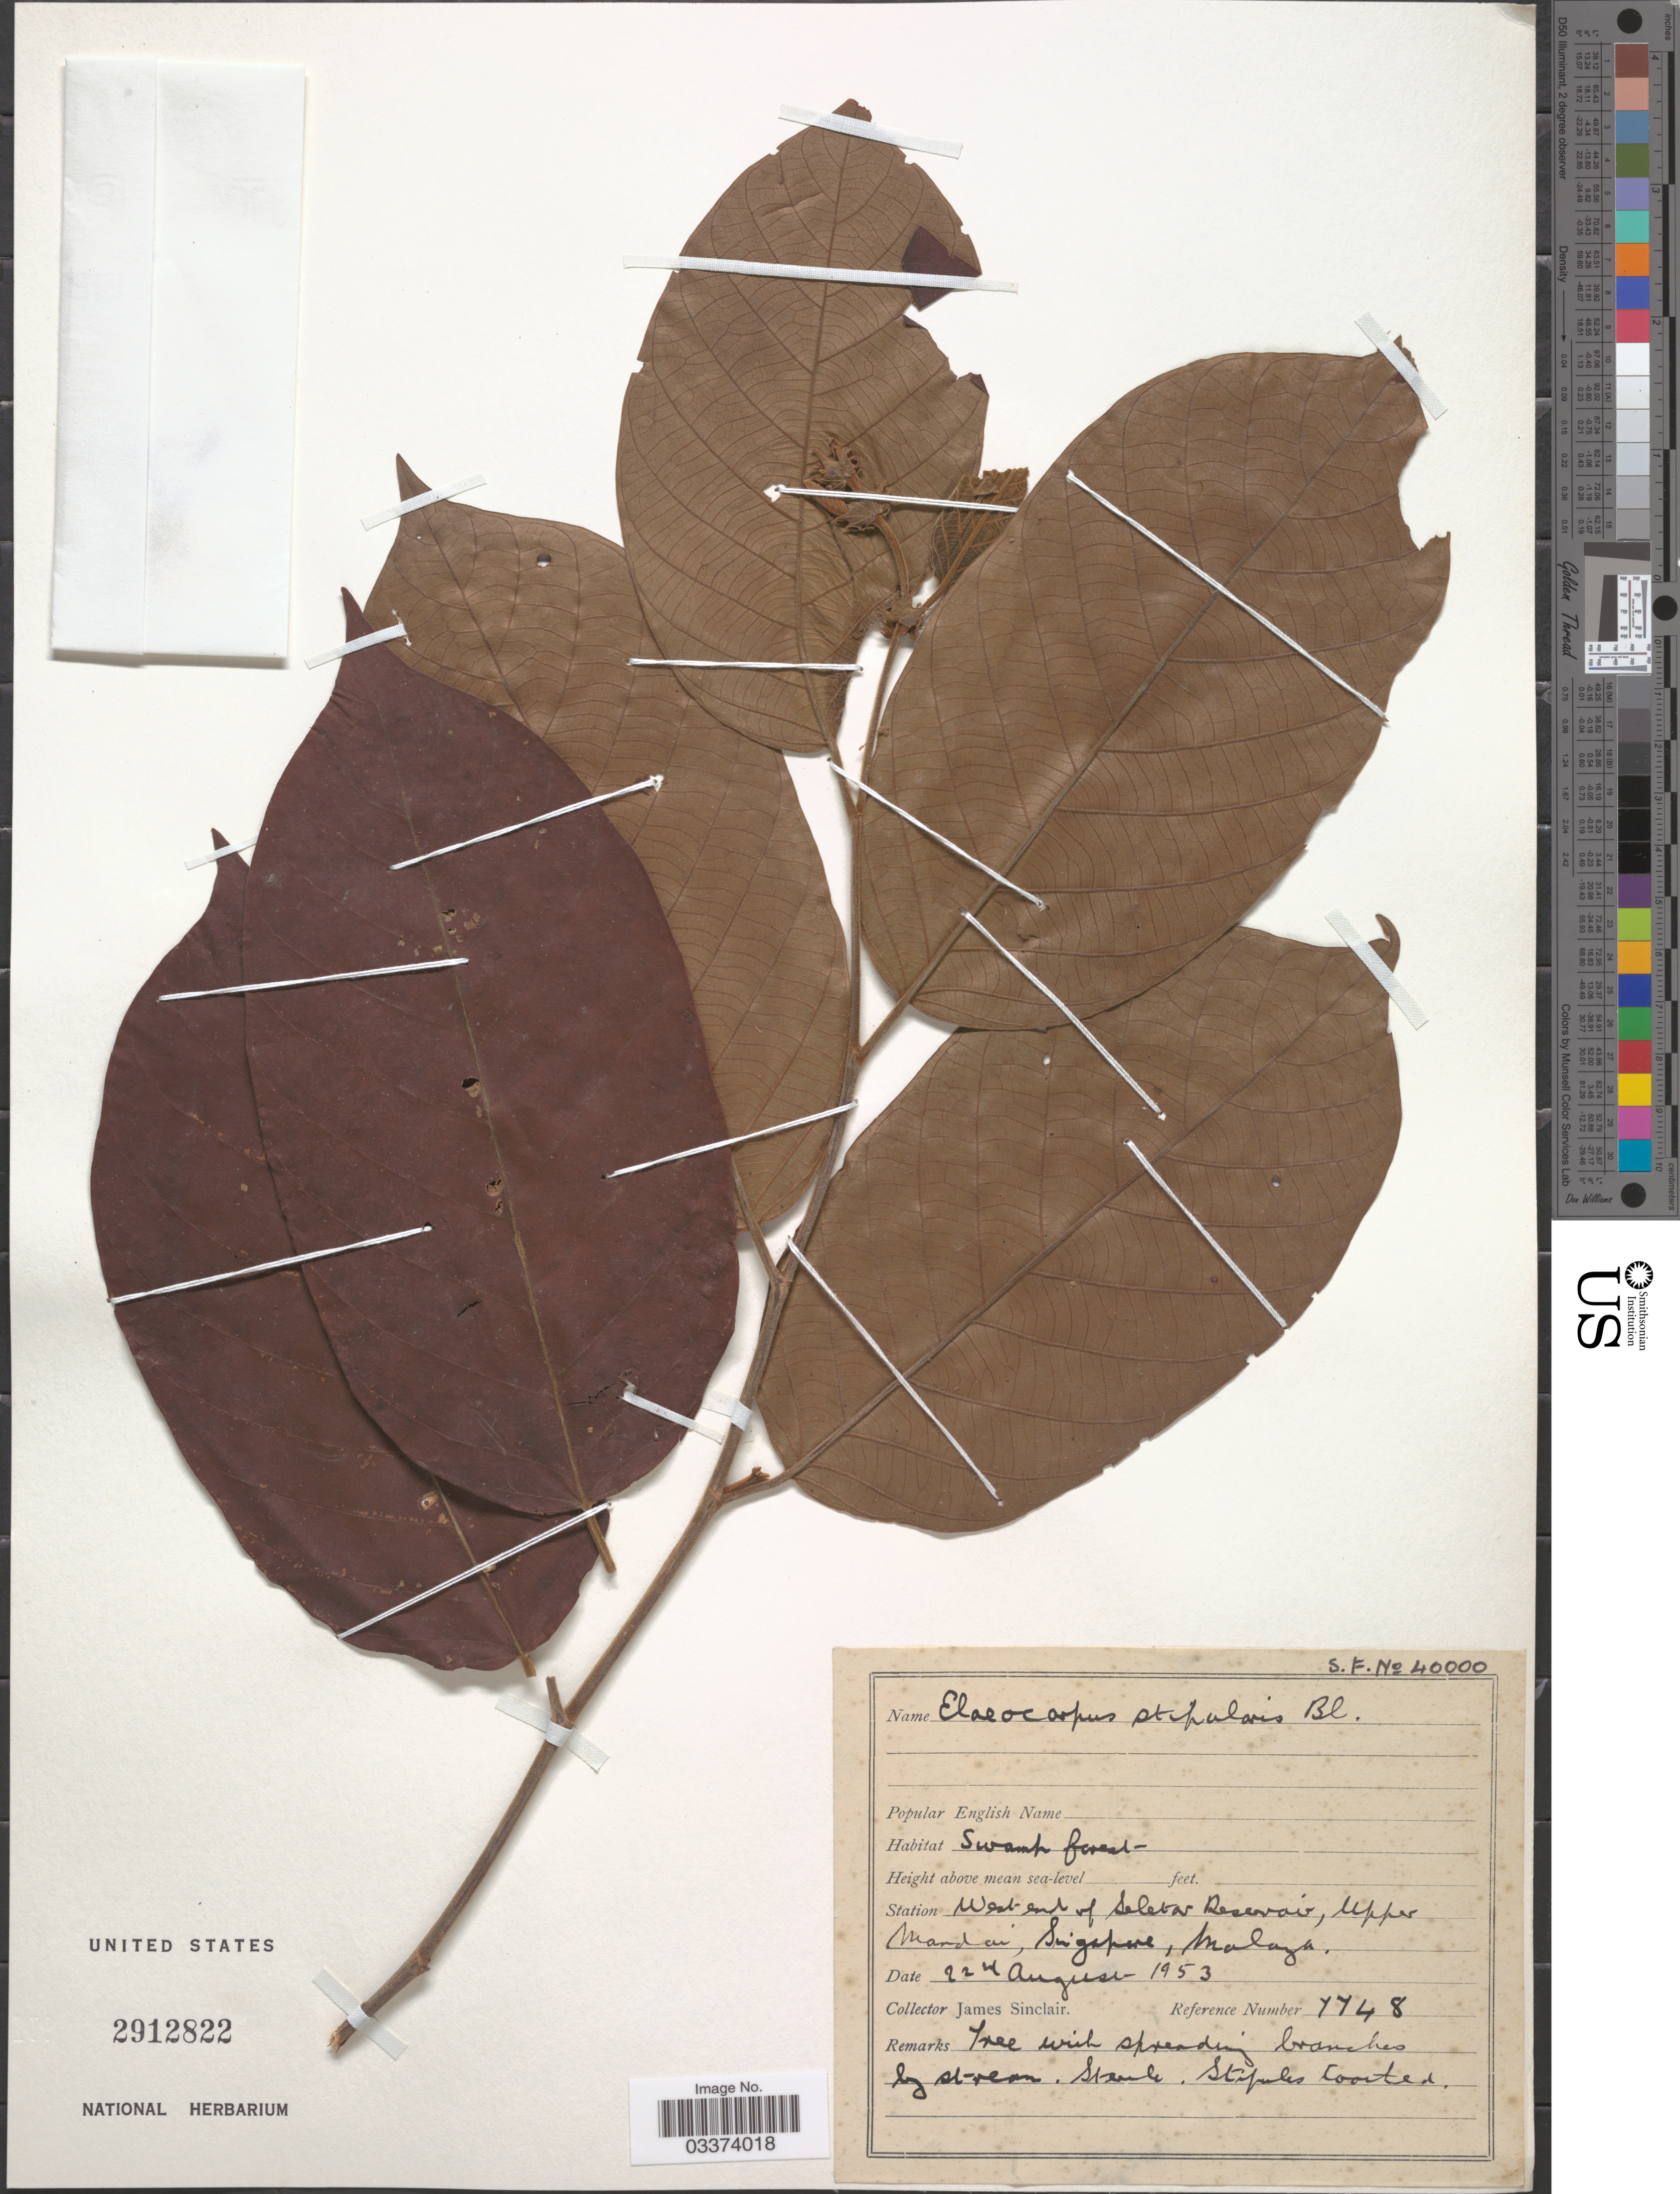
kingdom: Plantae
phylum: Tracheophyta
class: Magnoliopsida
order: Oxalidales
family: Elaeocarpaceae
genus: Elaeocarpus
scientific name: Elaeocarpus stipularis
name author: Blume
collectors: J. Sinclair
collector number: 7748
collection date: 1953-08-22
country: Singapore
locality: Station West end of Seletar Reservoir, Upper Mandai, Malaya.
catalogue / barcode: US 2912822